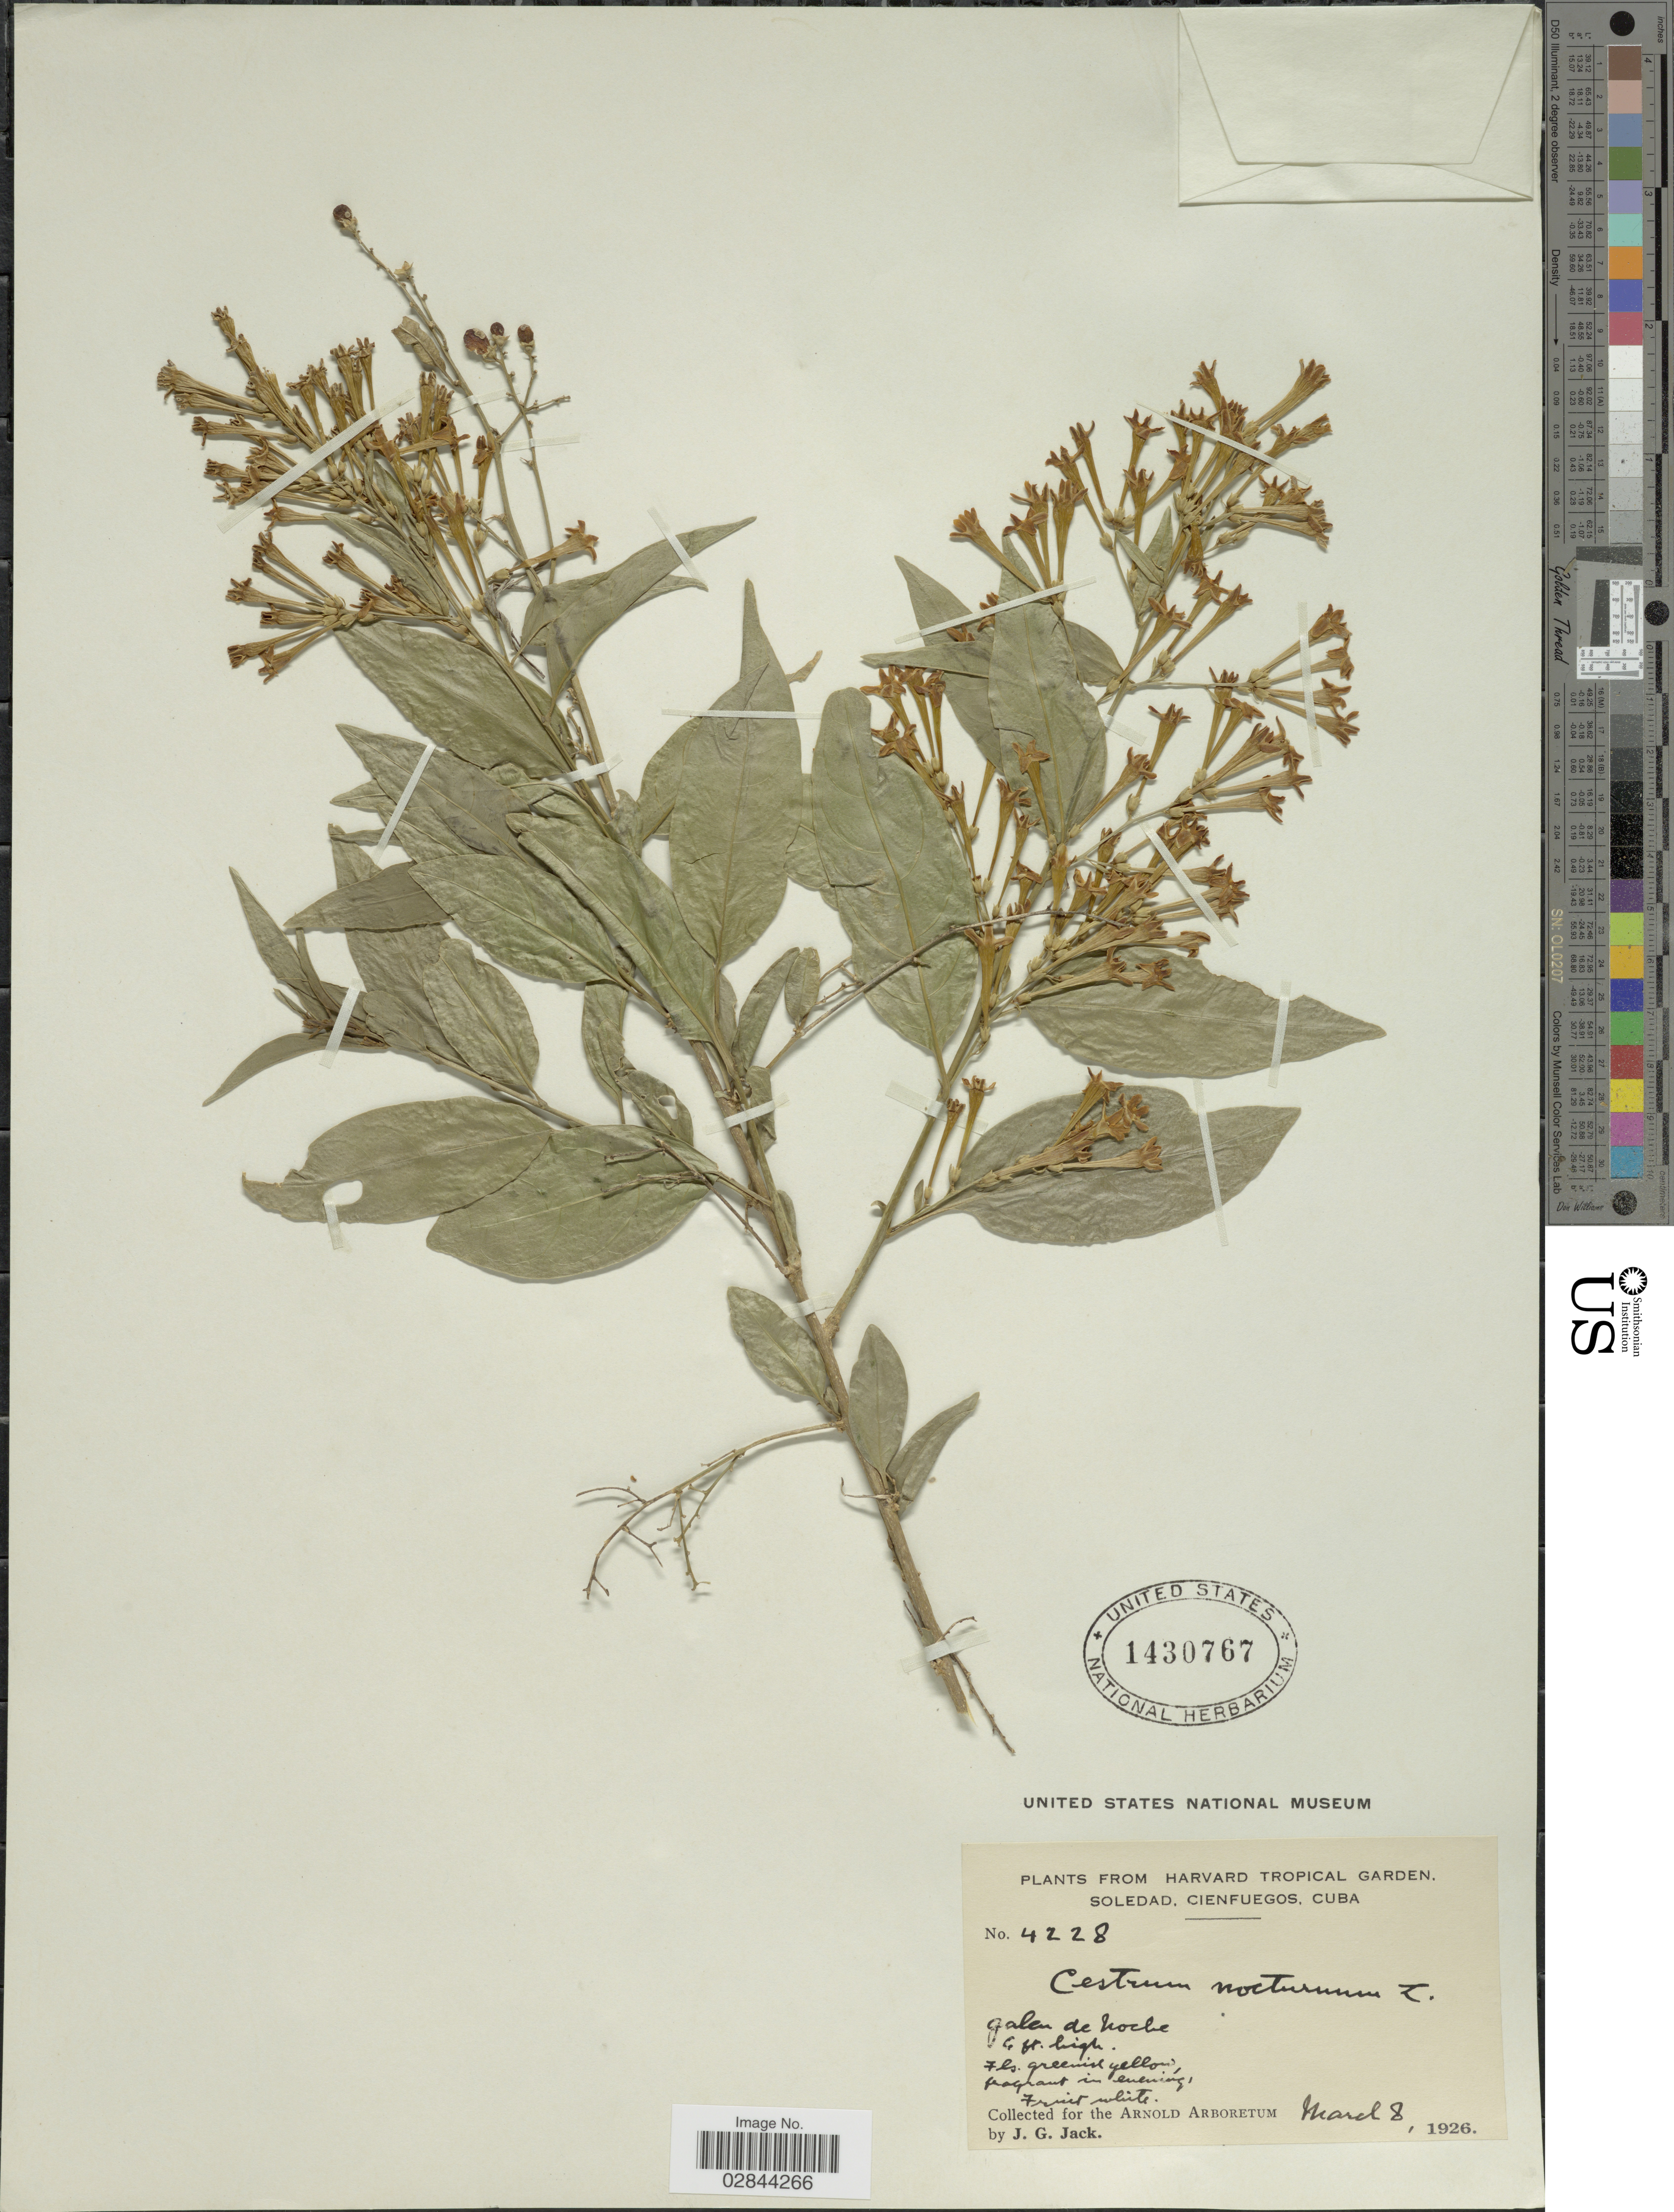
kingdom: Plantae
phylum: Tracheophyta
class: Magnoliopsida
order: Solanales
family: Solanaceae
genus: Cestrum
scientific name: Cestrum nocturnum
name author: L.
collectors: J. G. Jack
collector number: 4228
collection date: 1926-03-08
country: Cuba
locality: Harvard Tropical Garden, Soledad, Cienfuegos, Galen de Noche.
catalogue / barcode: US 1430767